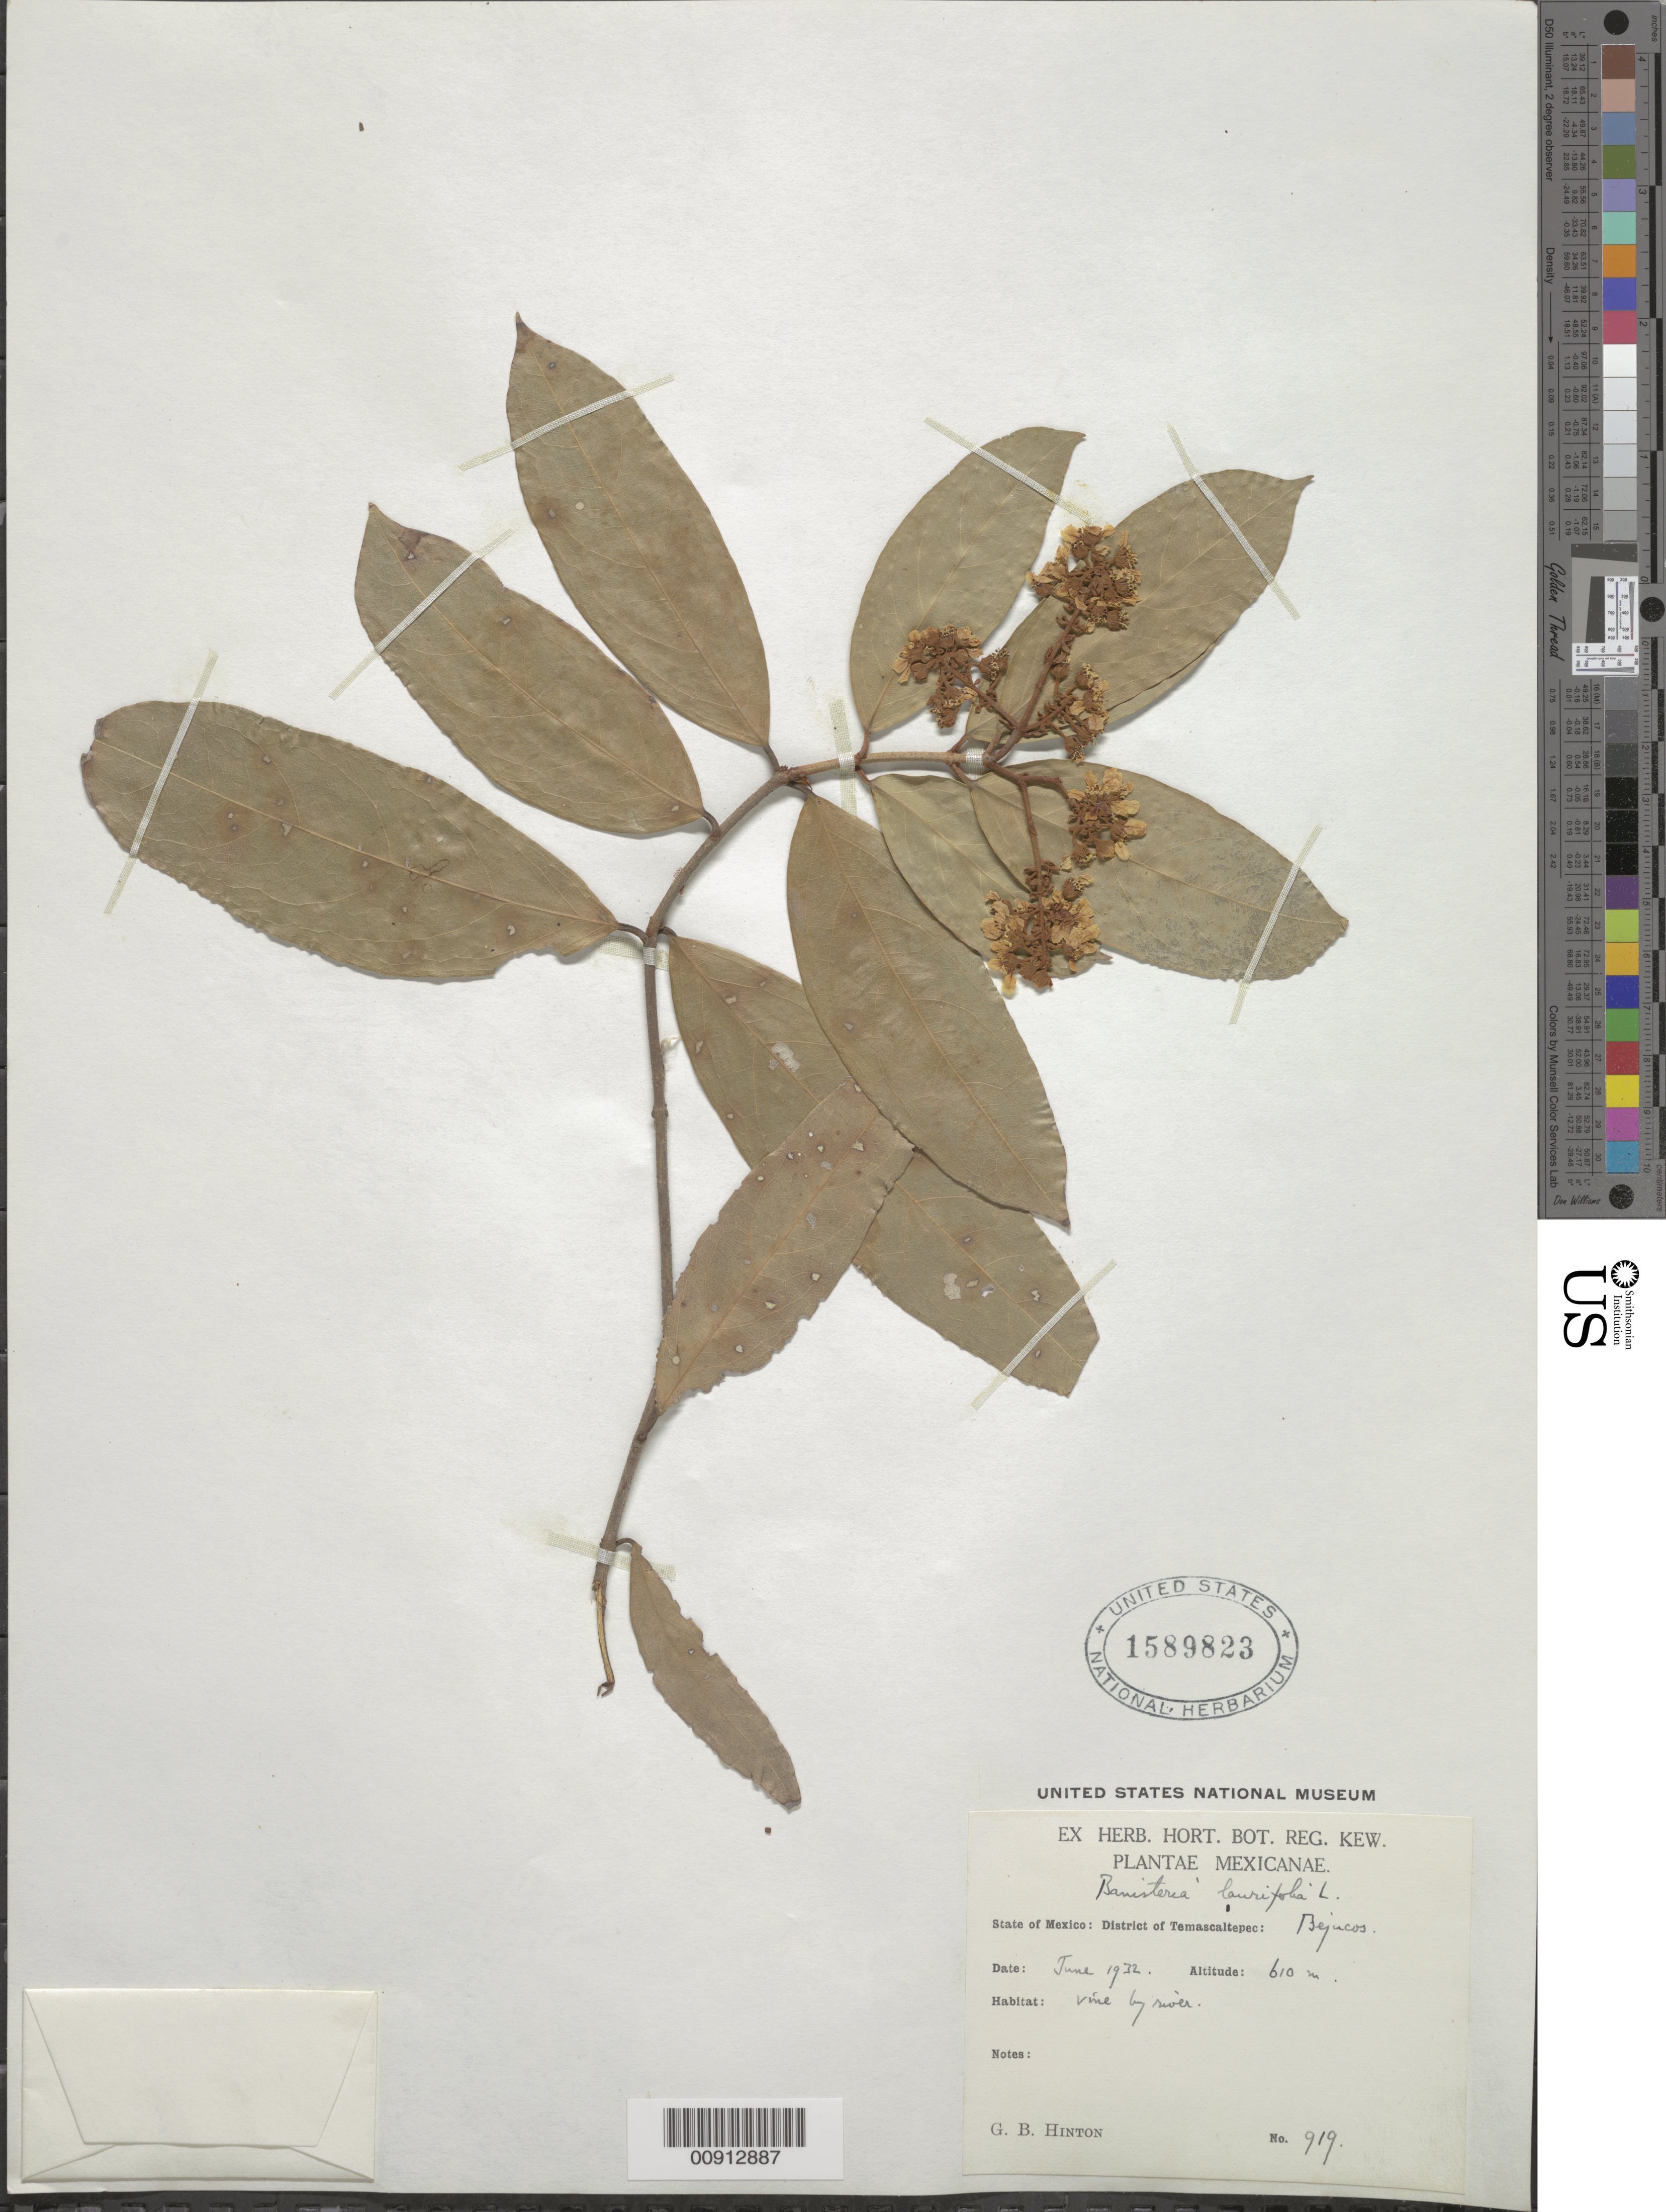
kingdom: Plantae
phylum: Tracheophyta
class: Magnoliopsida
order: Malpighiales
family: Malpighiaceae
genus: Heteropterys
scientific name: Heteropterys laurifolia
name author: (L.) A. Juss.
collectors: G. B. Hinton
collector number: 919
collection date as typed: Jun 1932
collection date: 1932-06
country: Mexico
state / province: México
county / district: Temascaltepec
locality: State of Mexico: District of Temascaltepec: Bejucos.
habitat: By river.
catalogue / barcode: US 1589823